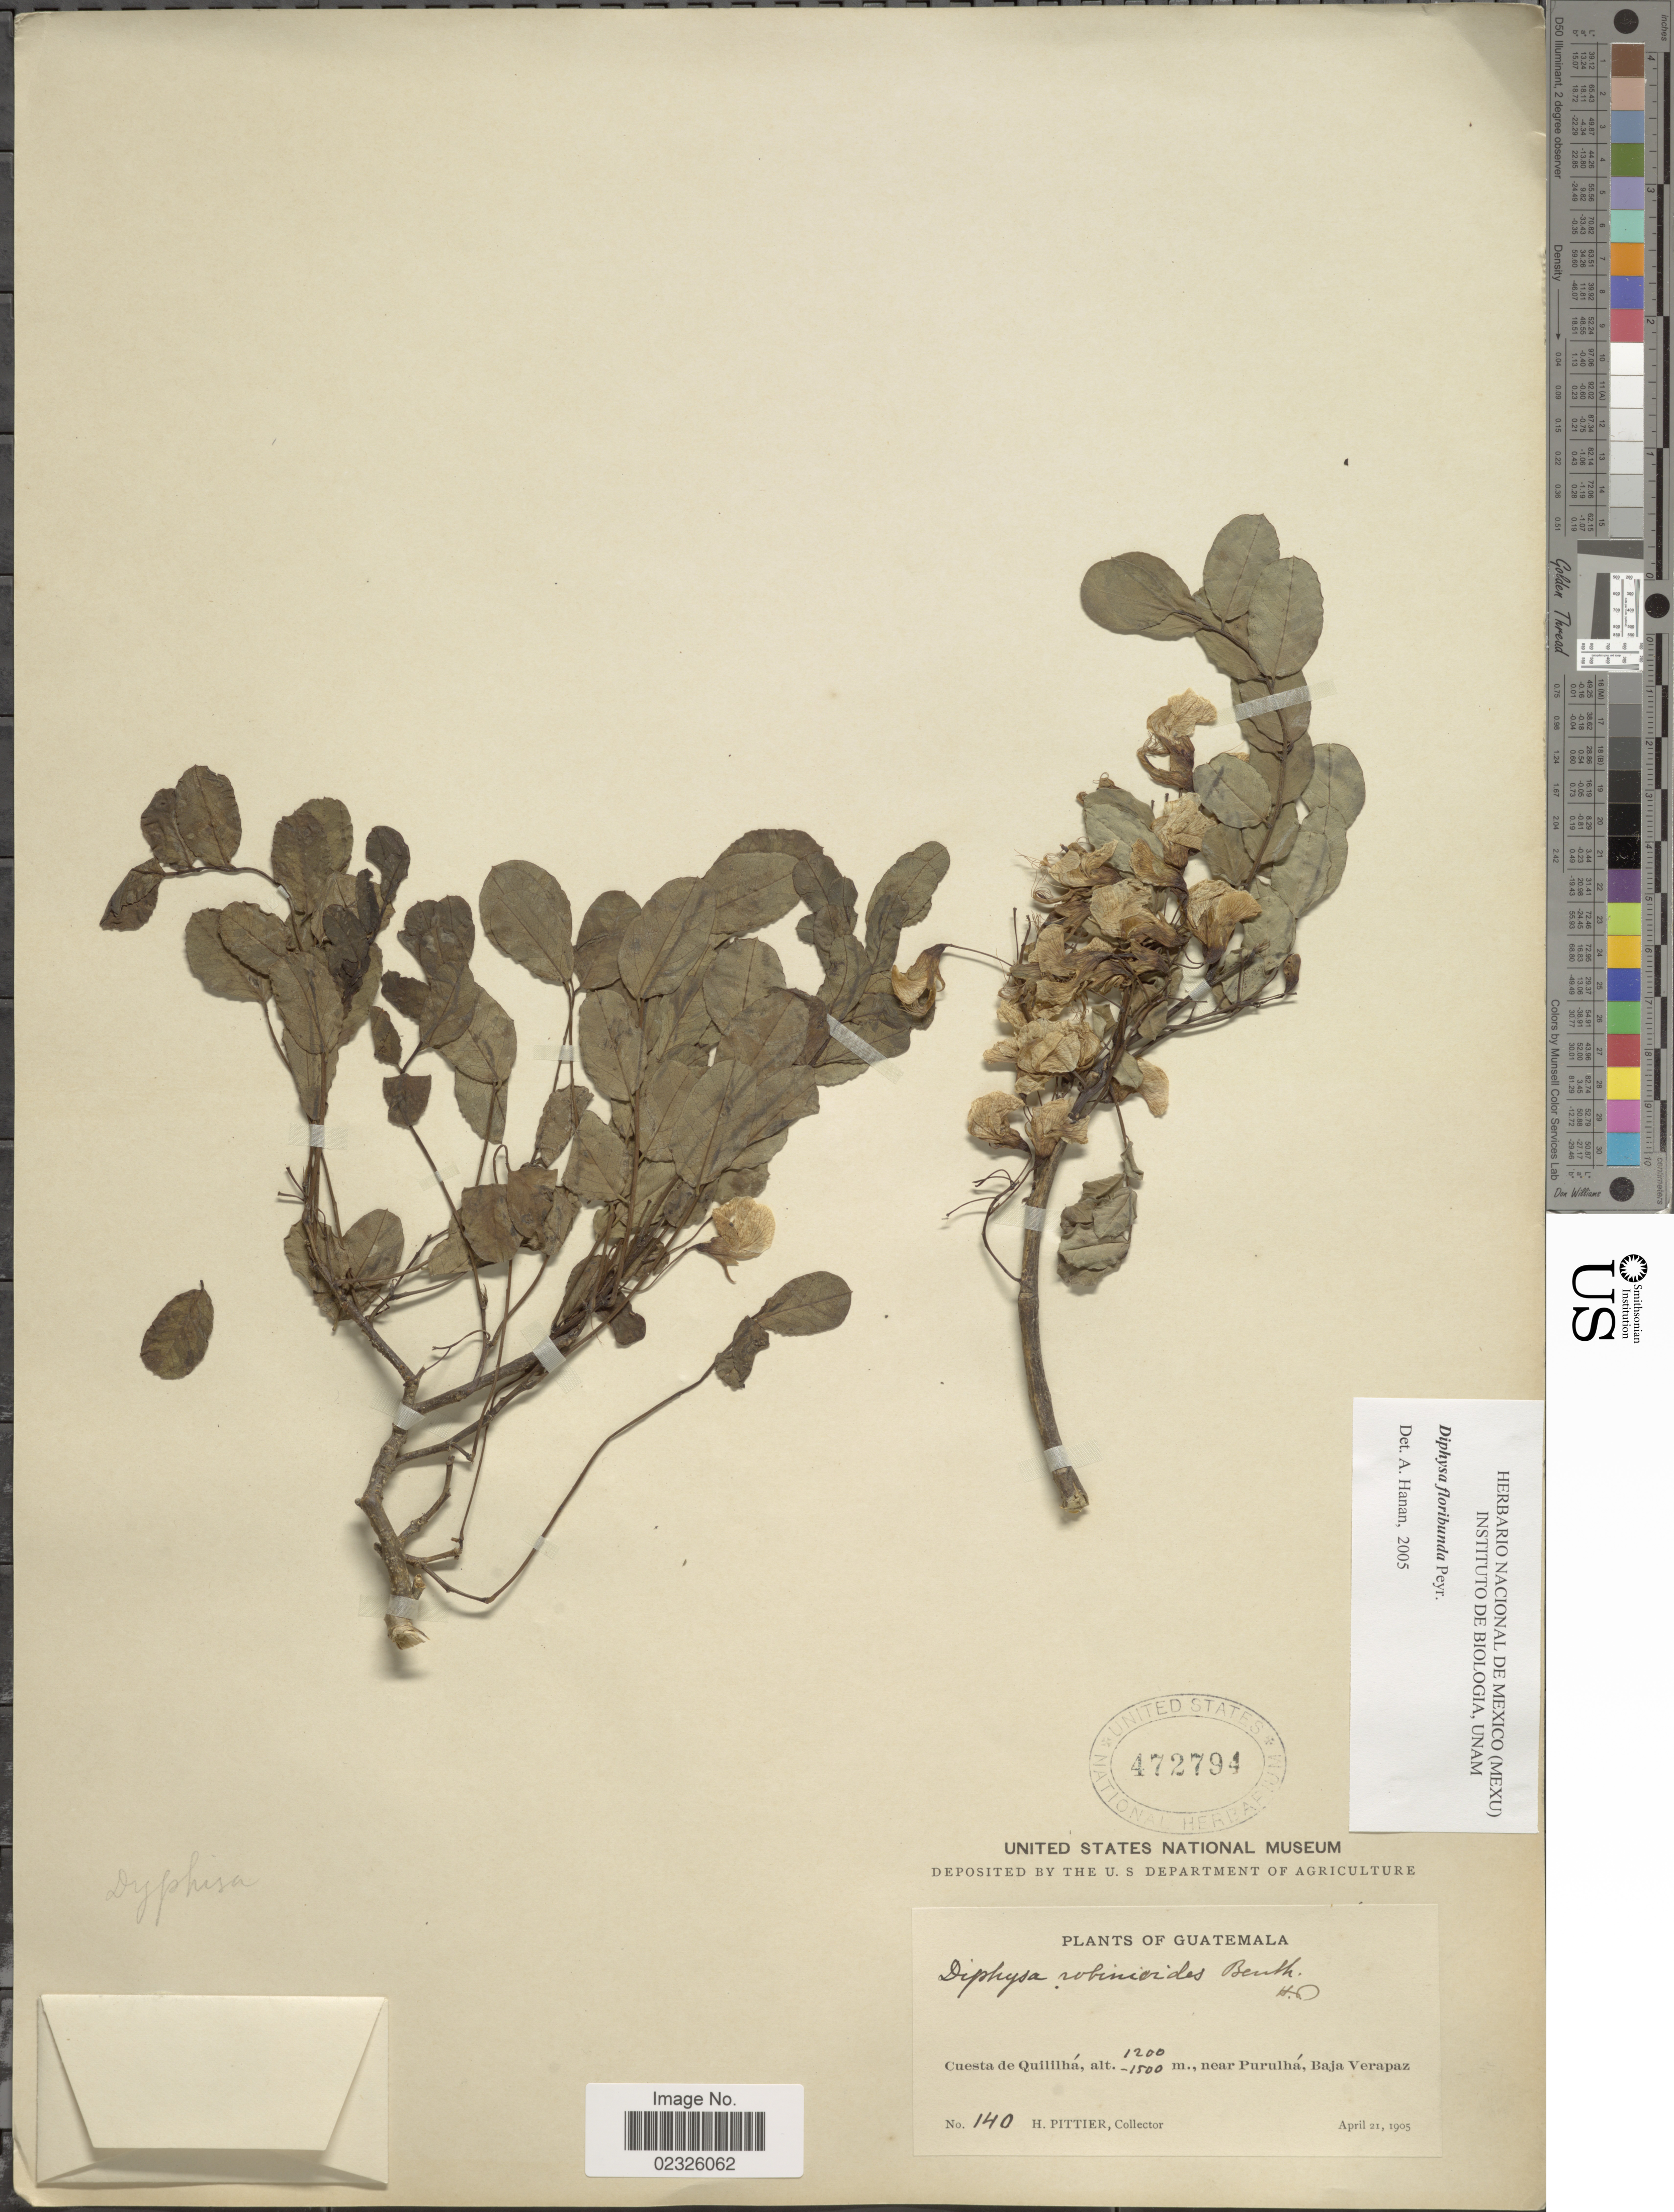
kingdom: Plantae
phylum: Tracheophyta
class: Magnoliopsida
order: Fabales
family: Fabaceae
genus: Diphysa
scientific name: Diphysa floribunda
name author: Peyr.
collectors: H. F. Pittier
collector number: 140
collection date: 1905-04-21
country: Guatemala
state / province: Baja Verapaz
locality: Cuesta de Quililhá., near Purulhá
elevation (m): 1200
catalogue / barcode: US 472794